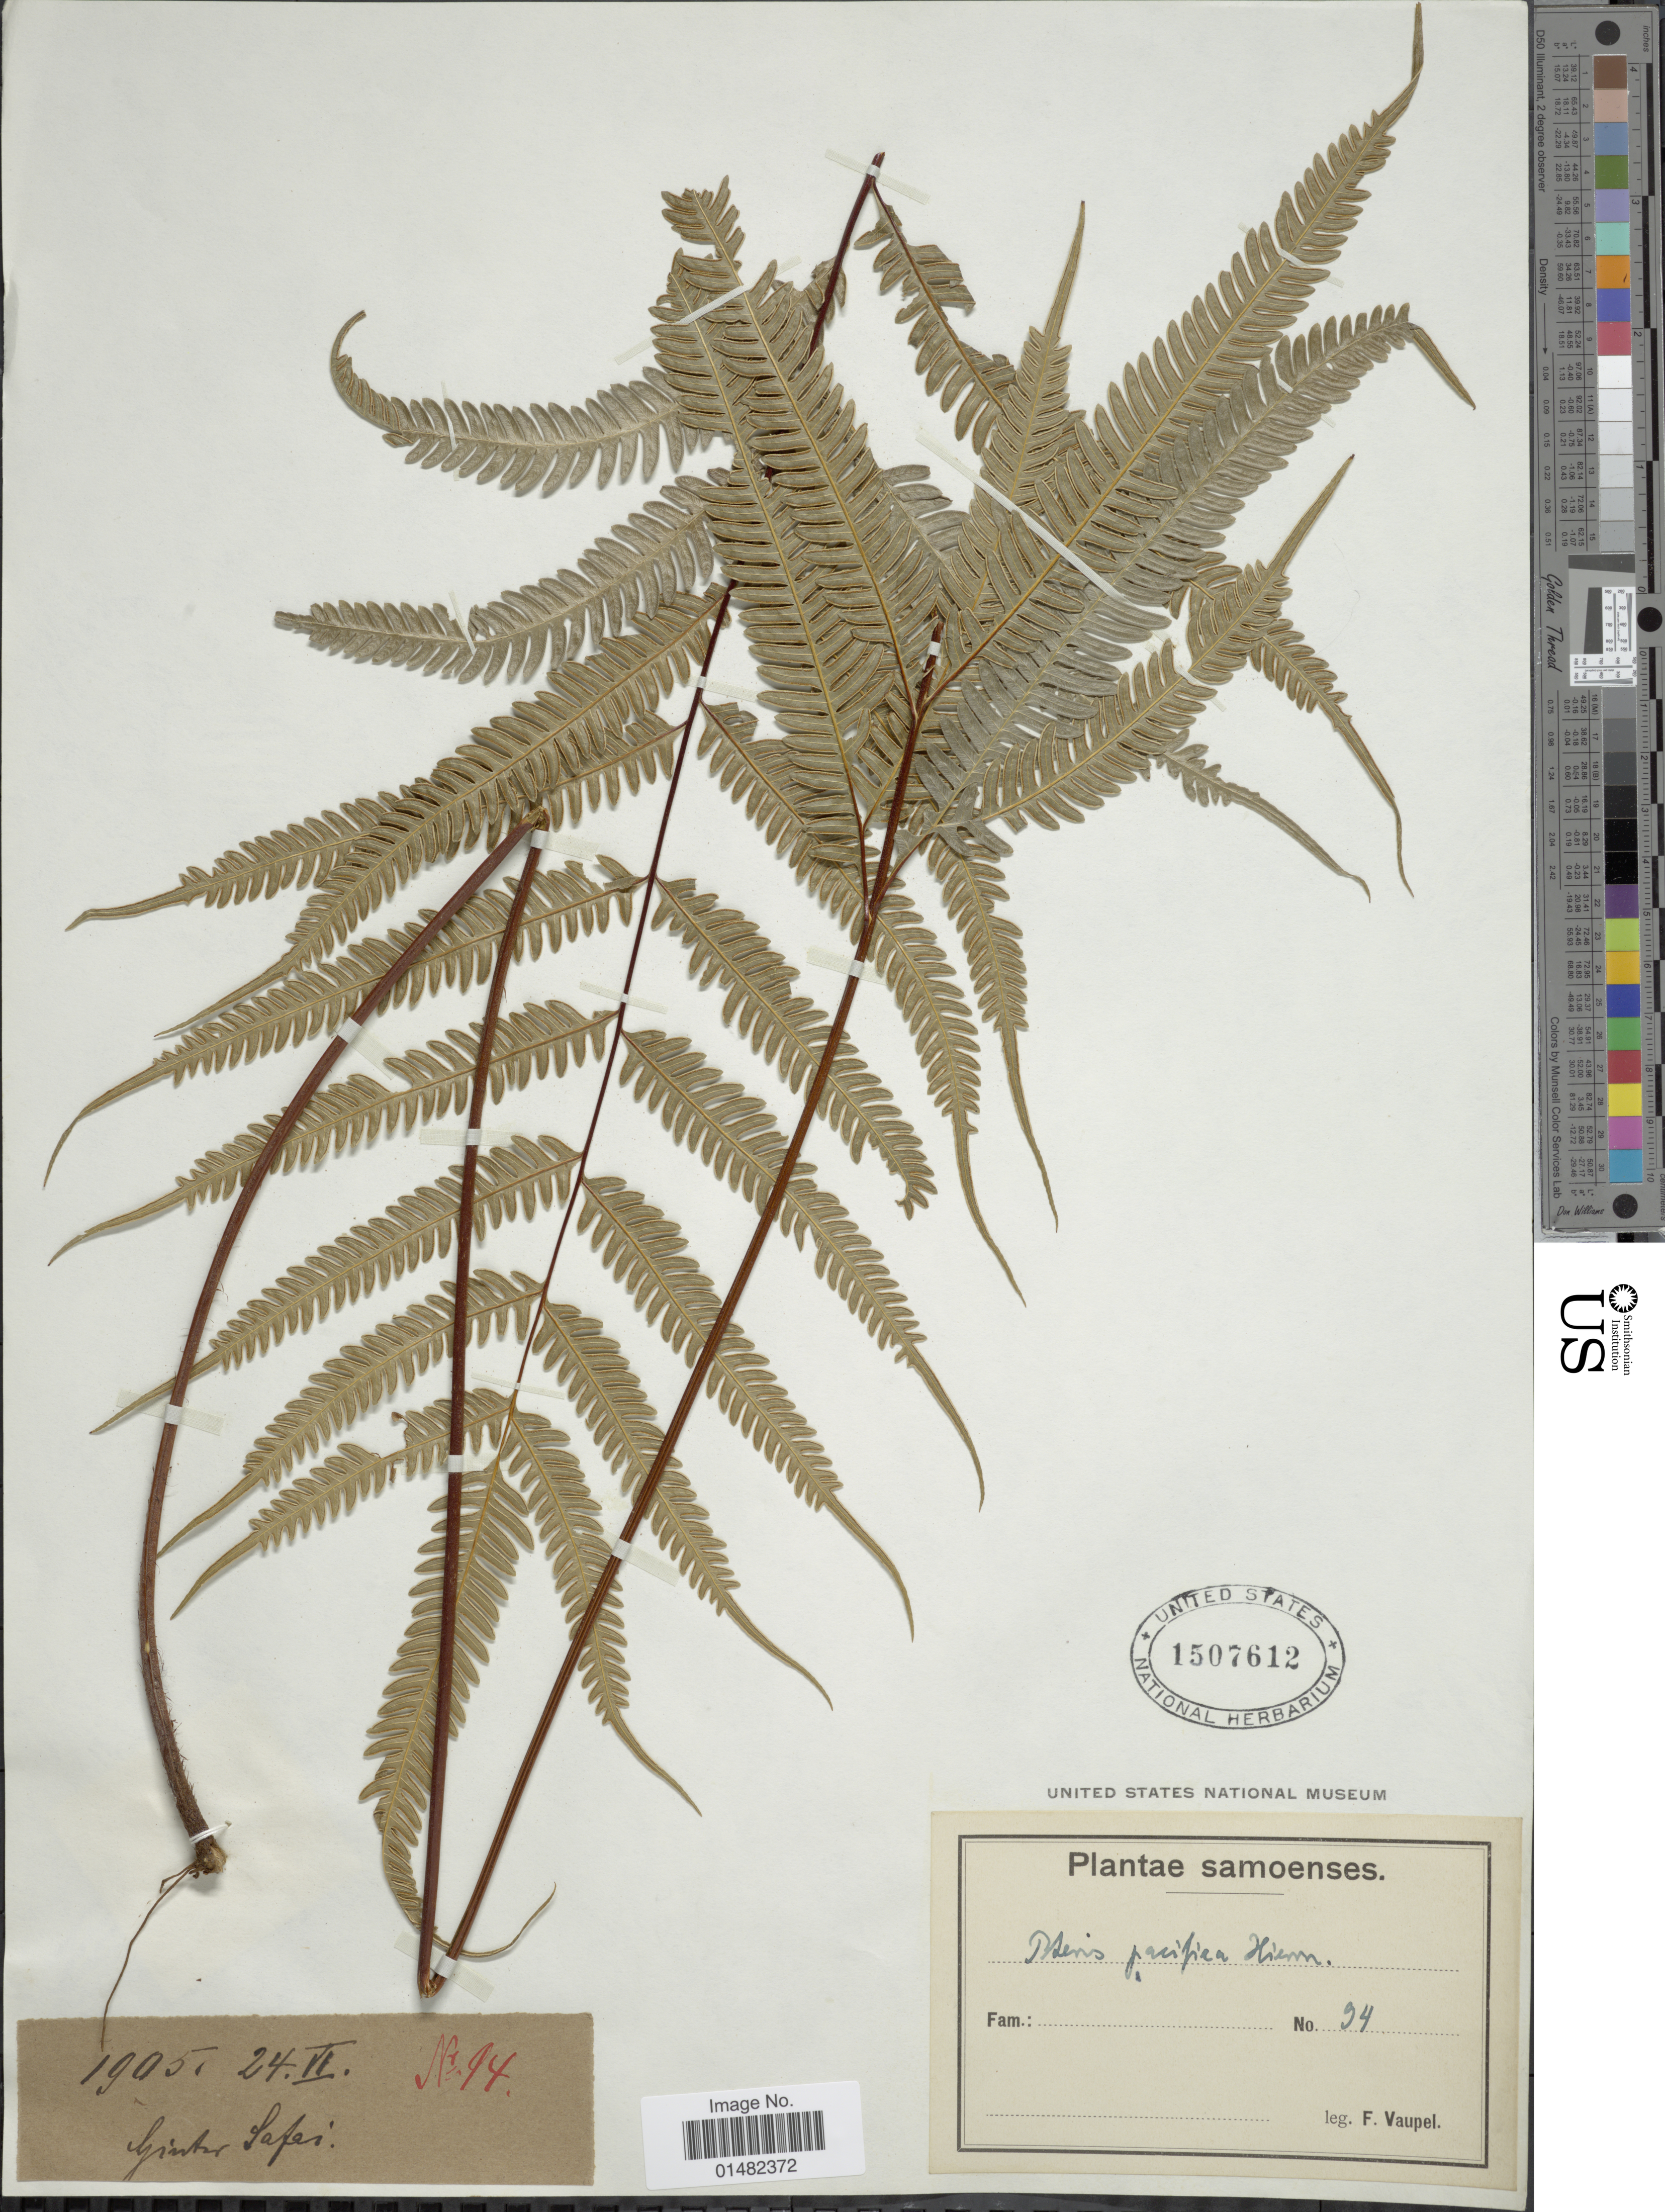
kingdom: Plantae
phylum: Tracheophyta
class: Polypodiopsida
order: Polypodiales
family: Pteridaceae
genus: Pteris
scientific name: Pteris pacifica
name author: Hieron.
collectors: F. Vaupel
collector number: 94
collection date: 1905-06-24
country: Samoa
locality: Ginter Safai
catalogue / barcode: US 1507612